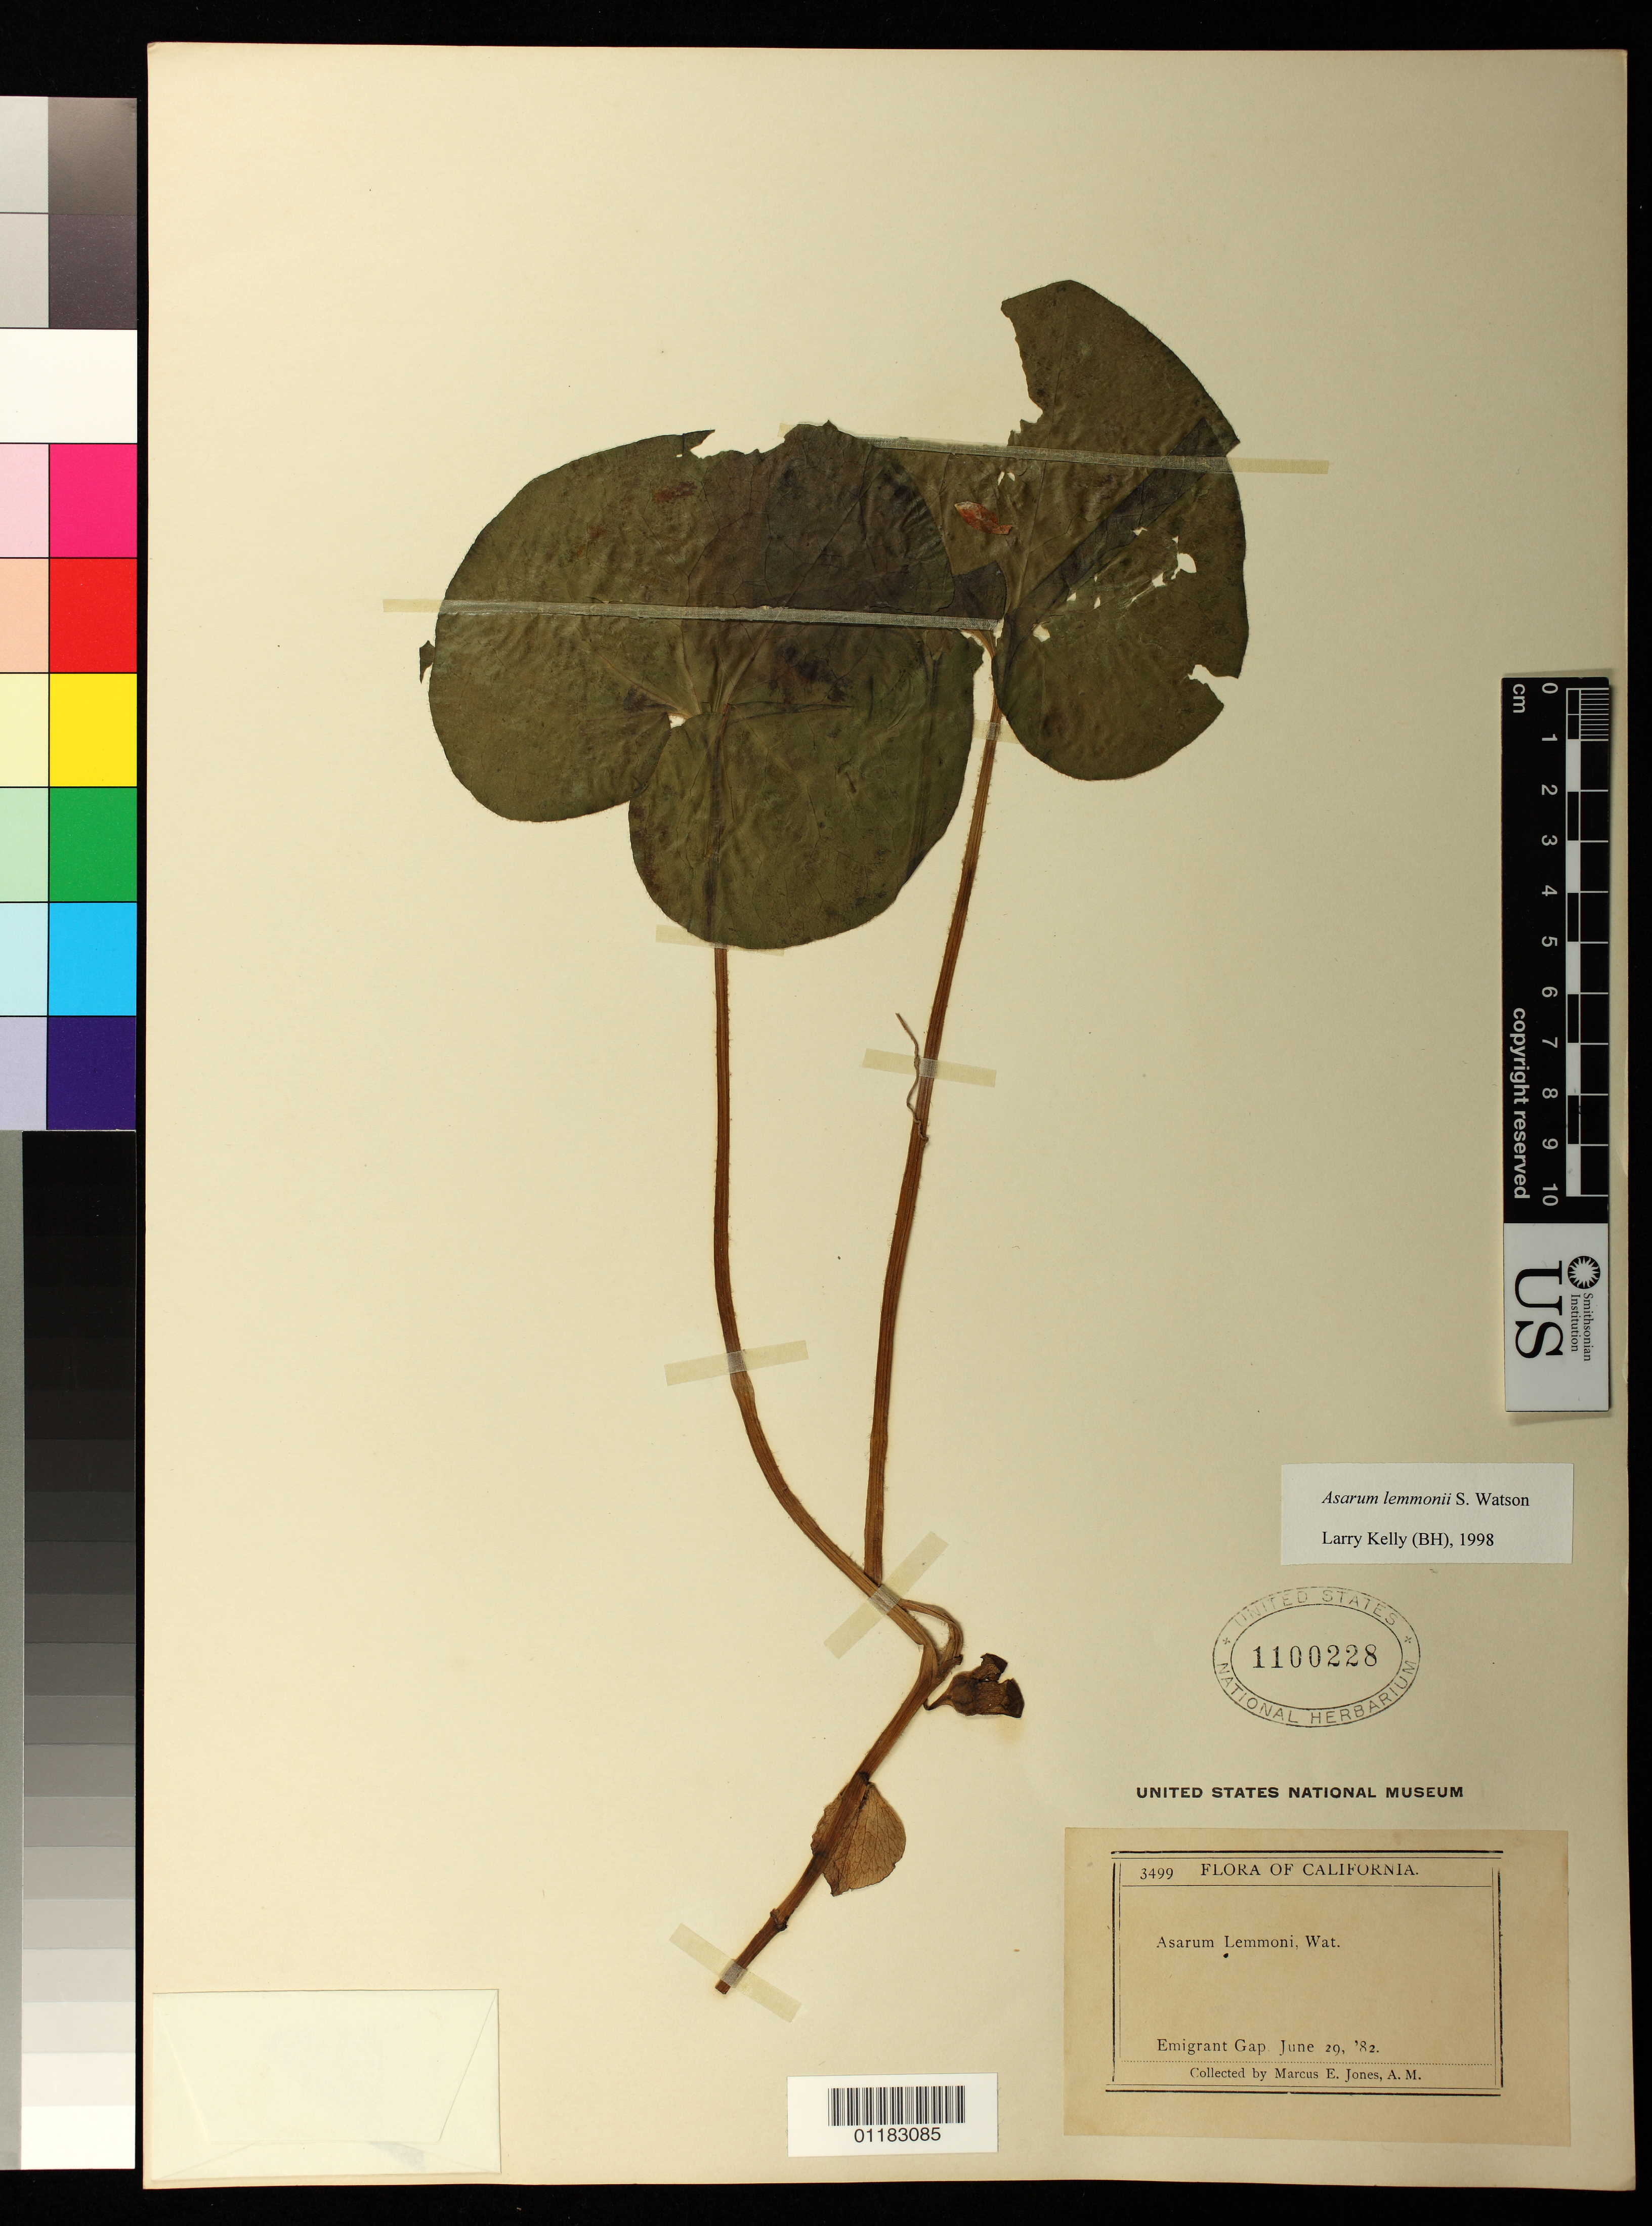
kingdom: Plantae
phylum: Tracheophyta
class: Magnoliopsida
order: Piperales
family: Aristolochiaceae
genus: Asarum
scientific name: Asarum lemmonii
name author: S. Watson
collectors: M. E. Jones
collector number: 3499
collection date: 1882-06-29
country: United States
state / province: California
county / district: Placer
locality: Emigrant Gap, Placer County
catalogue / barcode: US 1100228